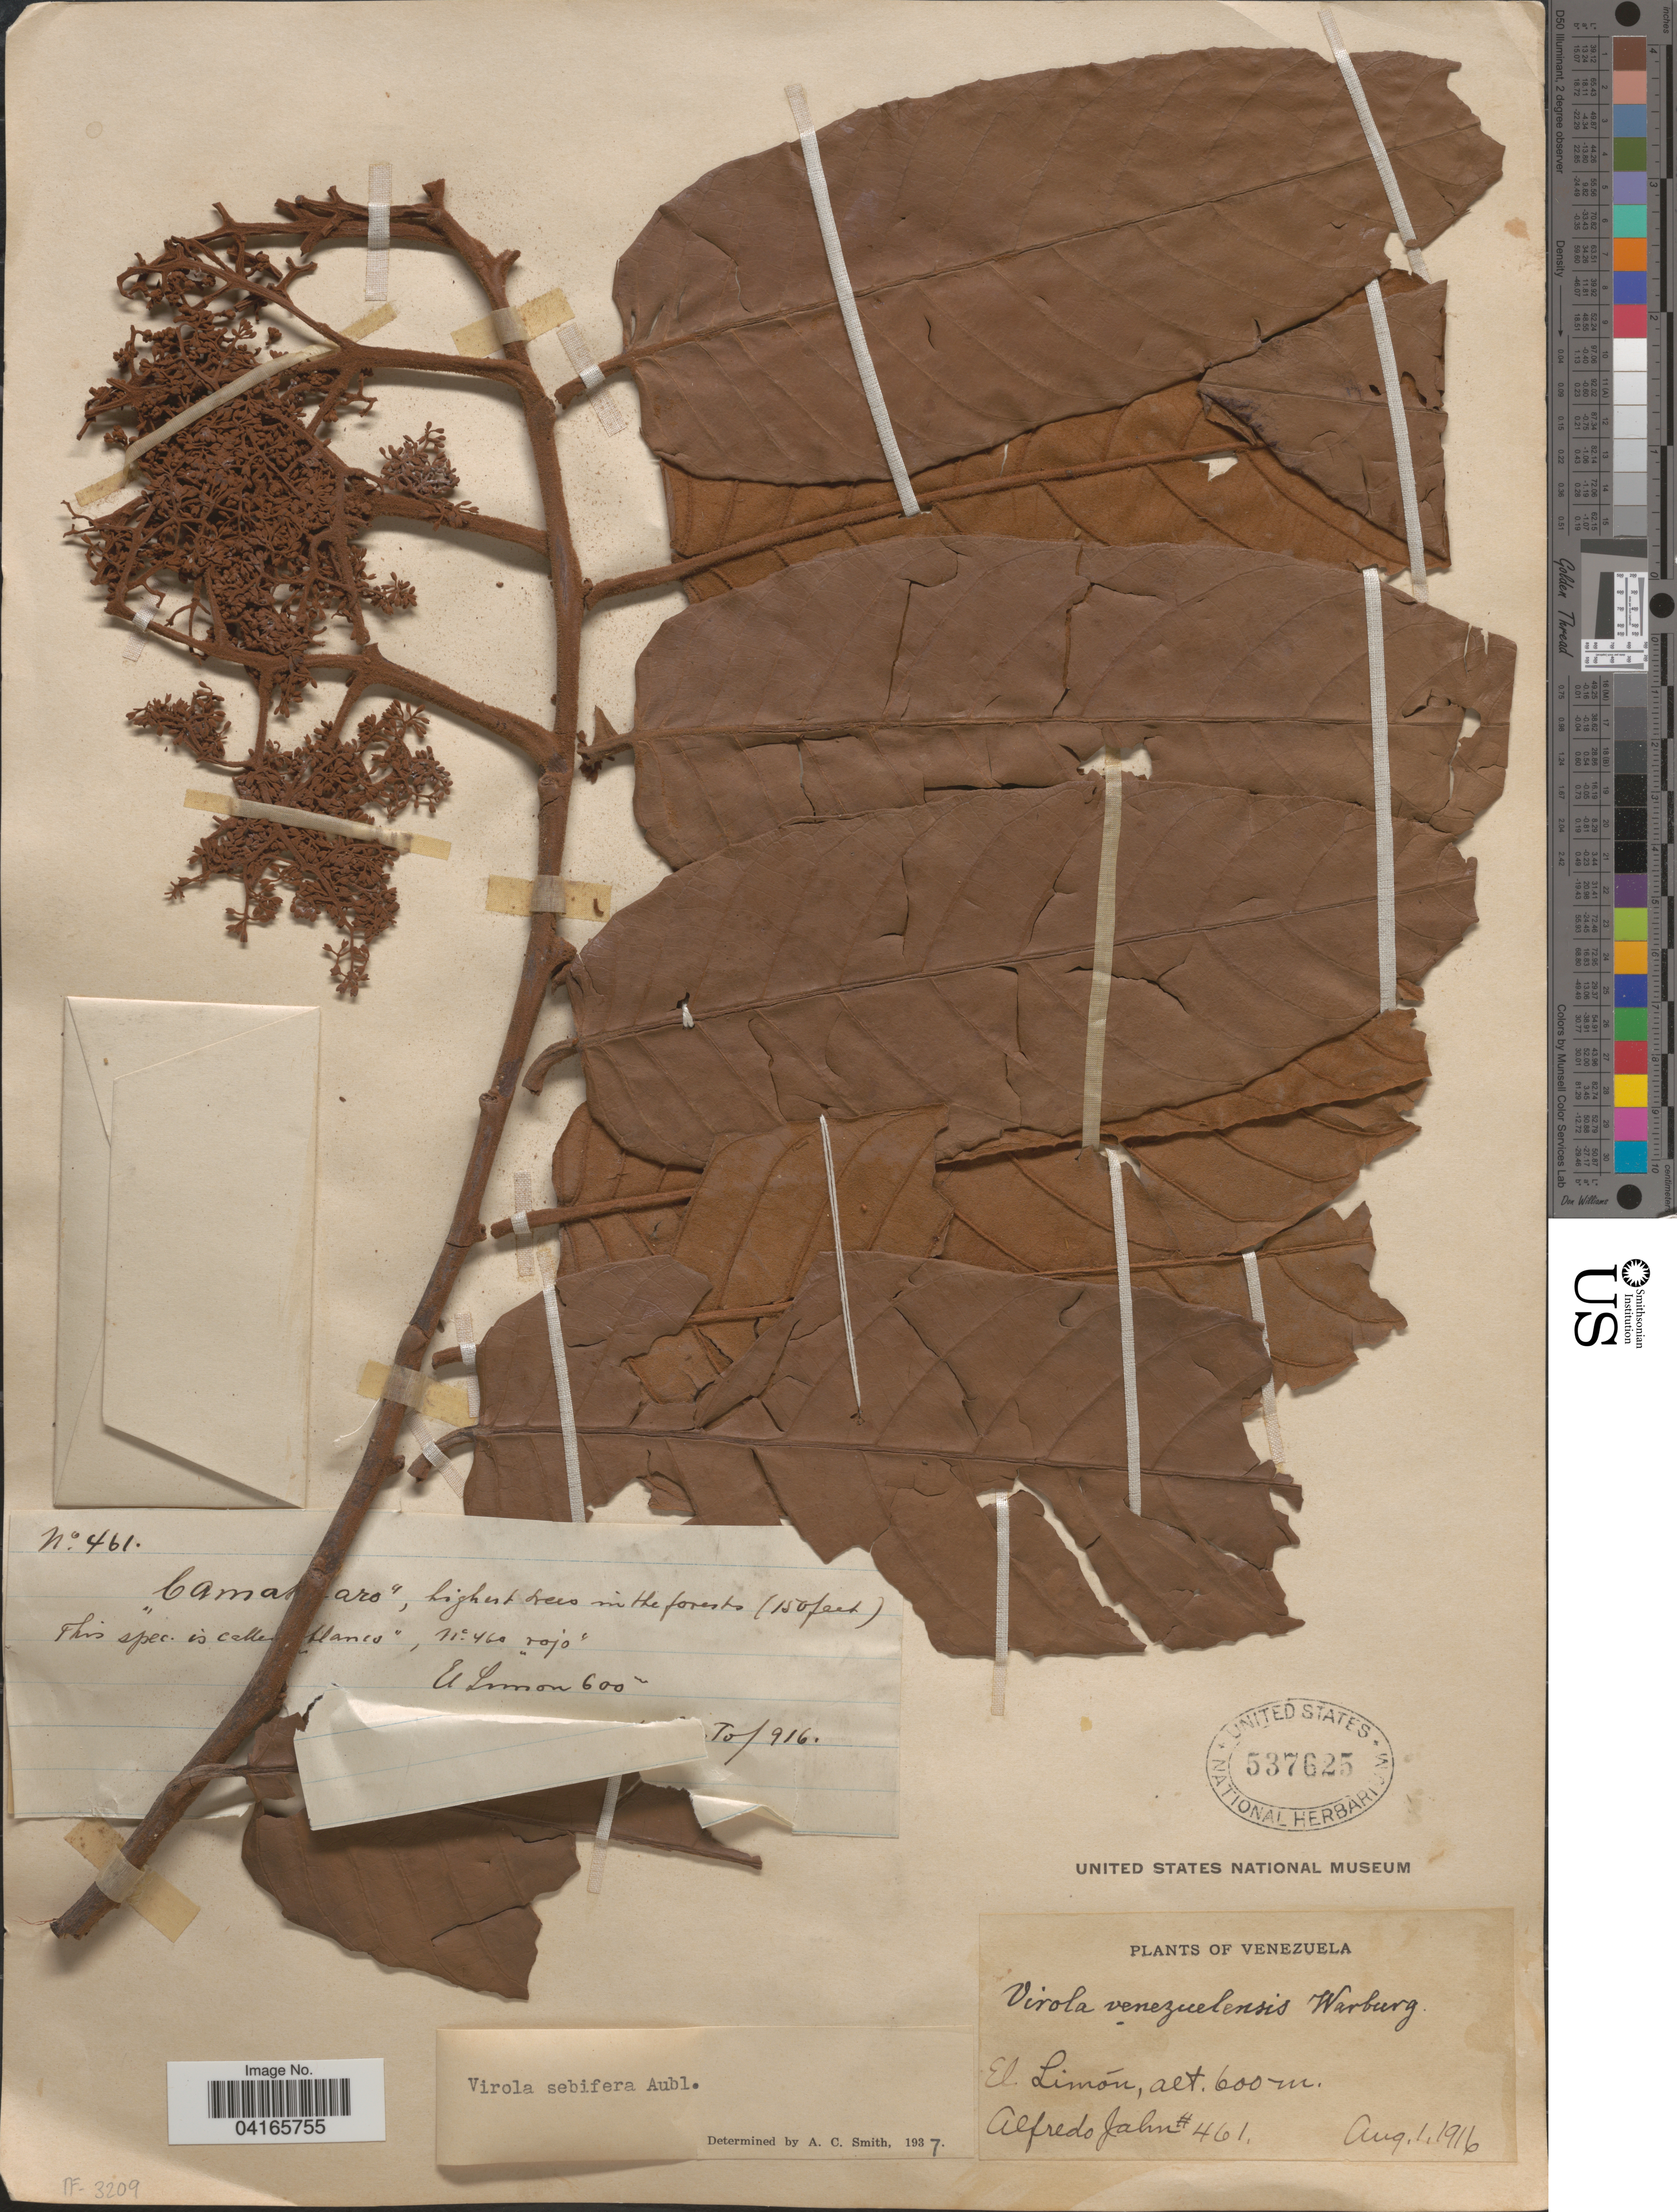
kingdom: Plantae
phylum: Tracheophyta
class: Magnoliopsida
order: Magnoliales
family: Myristicaceae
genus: Virola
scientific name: Virola sebifera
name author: Aubl.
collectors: A. Jahn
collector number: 461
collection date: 1916-08-01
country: Venezuela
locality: El Limón.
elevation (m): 600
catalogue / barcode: US 537625